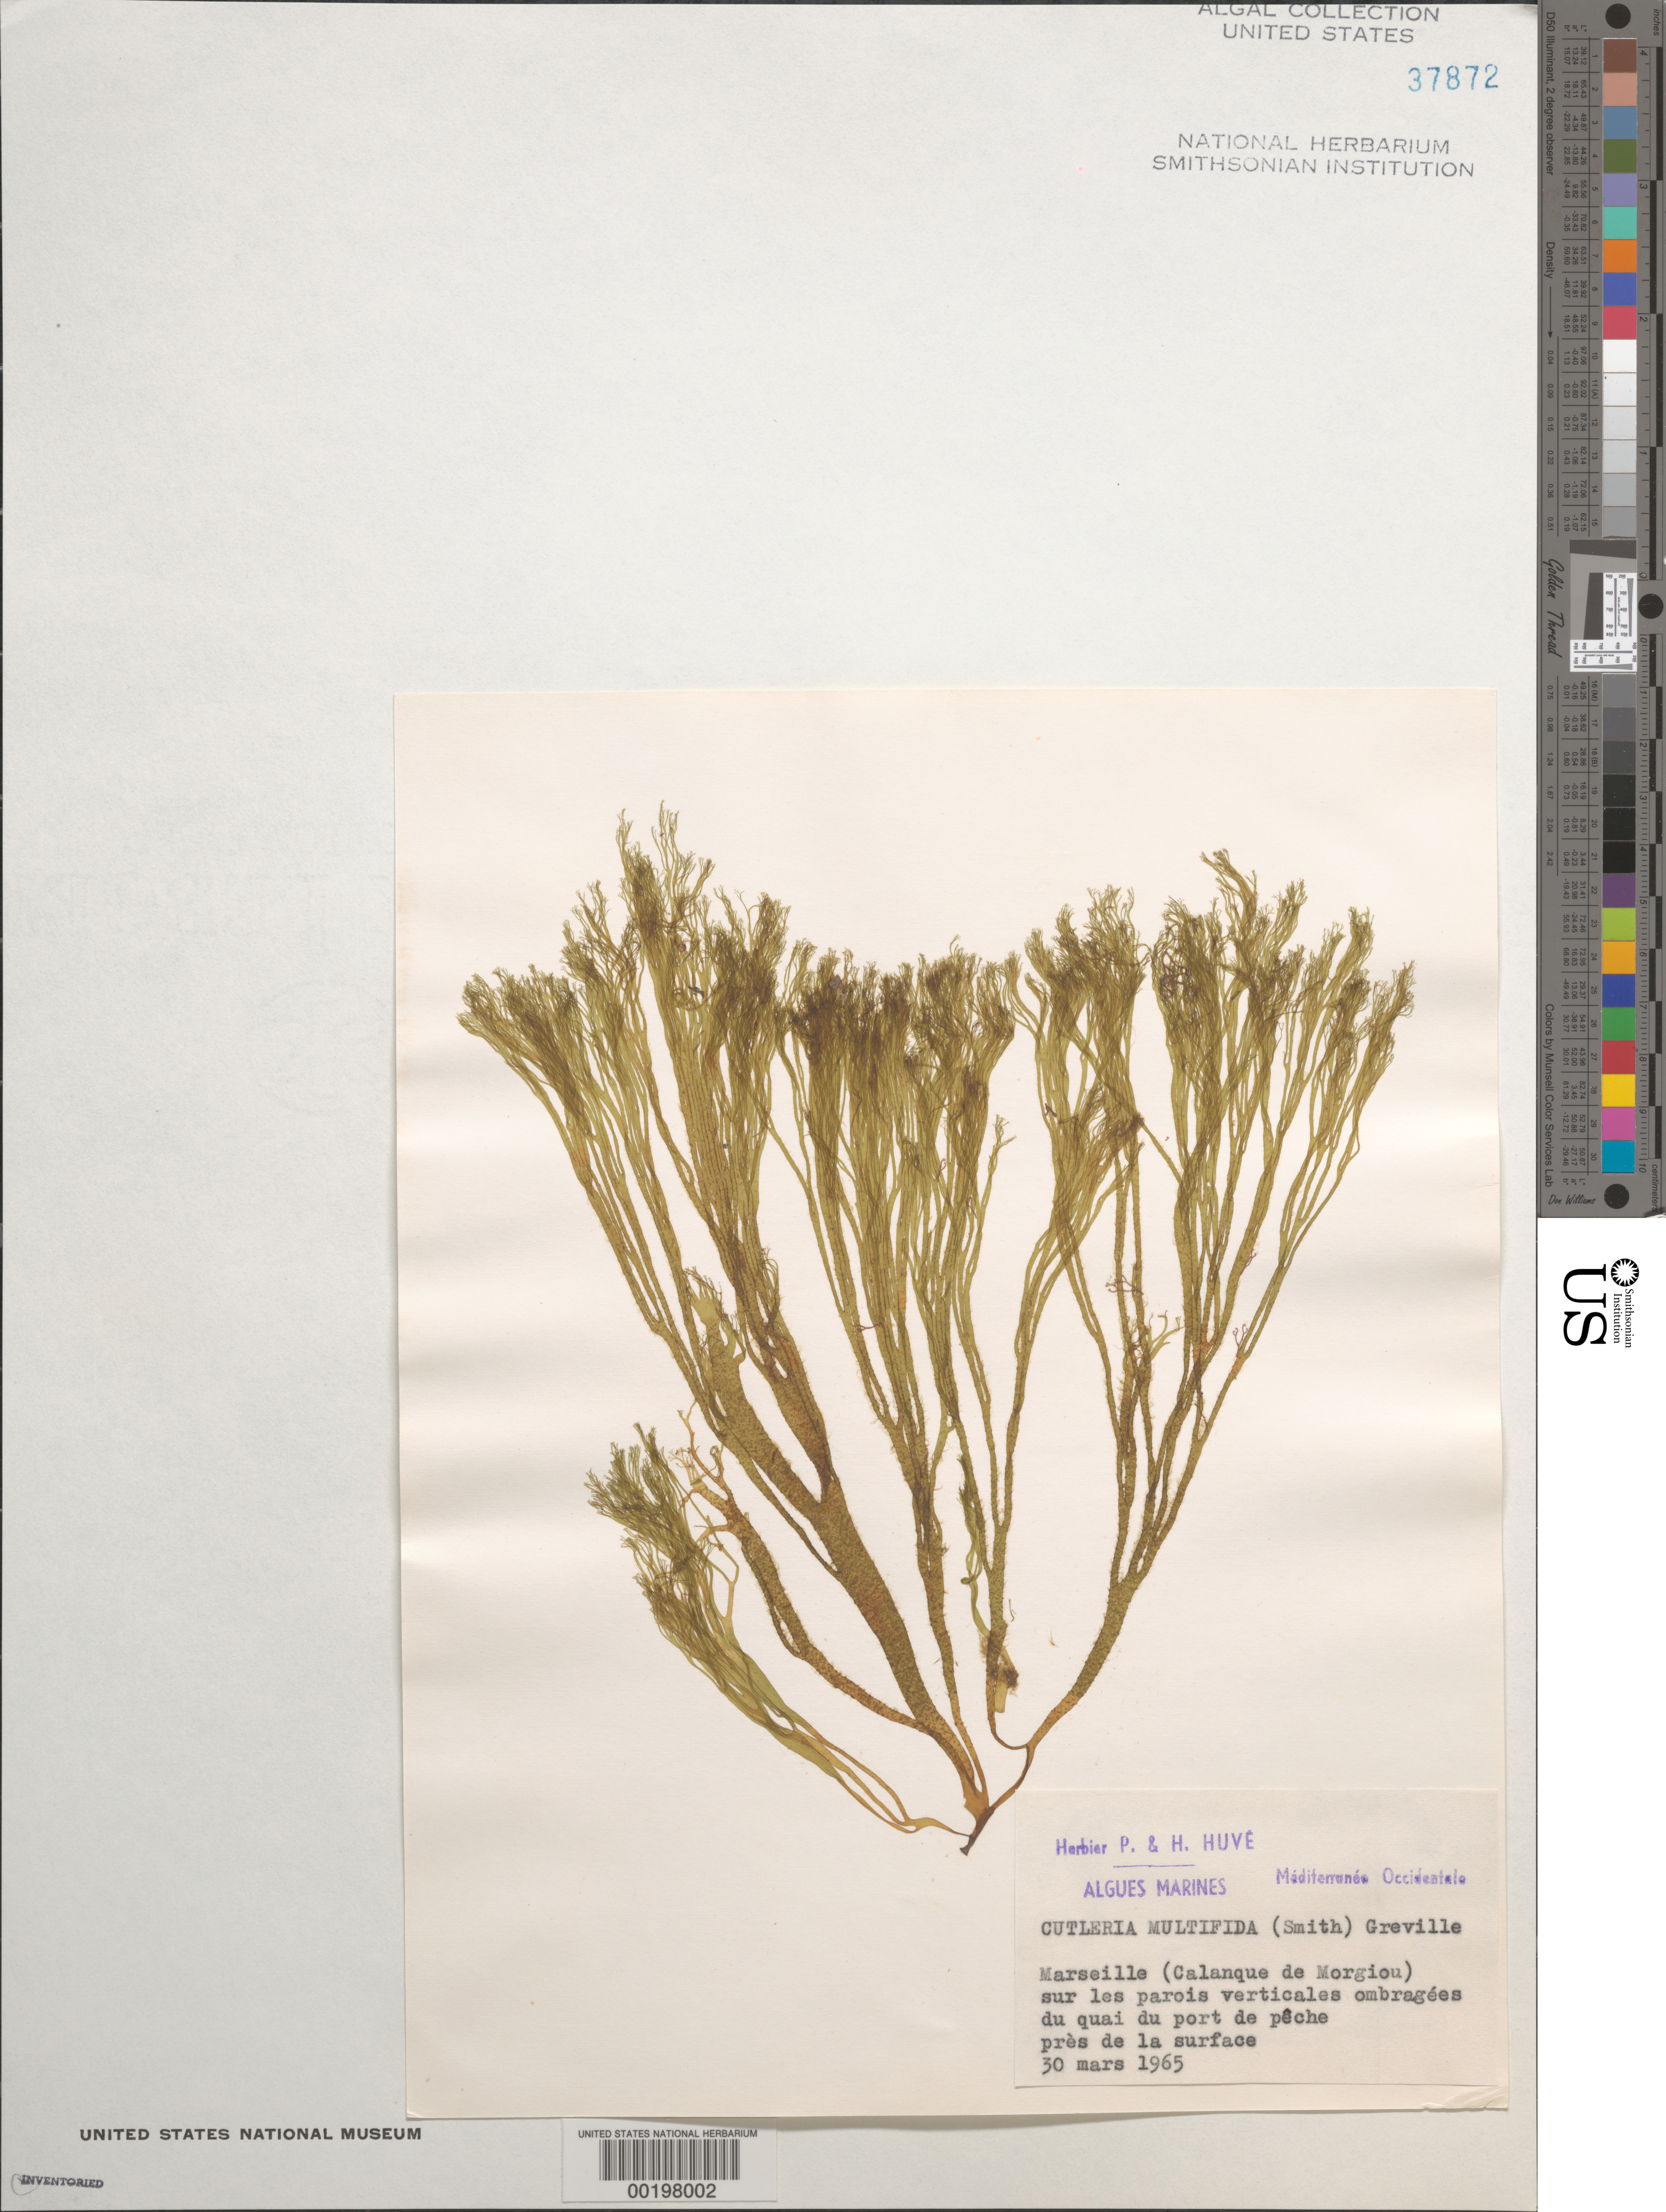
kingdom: Chromista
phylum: Ochrophyta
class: Phaeophyceae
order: Cutleriales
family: Cutleriaceae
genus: Cutleria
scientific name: Cutleria multifida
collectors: P. Huve & H. Huve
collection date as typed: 30 Mar 1965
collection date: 1965-03-30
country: France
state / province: Provence-Alpes-Côte d'Azur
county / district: Bouches-du-Rhône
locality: Marseille, Calanque de Morgiou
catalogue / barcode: US 37872